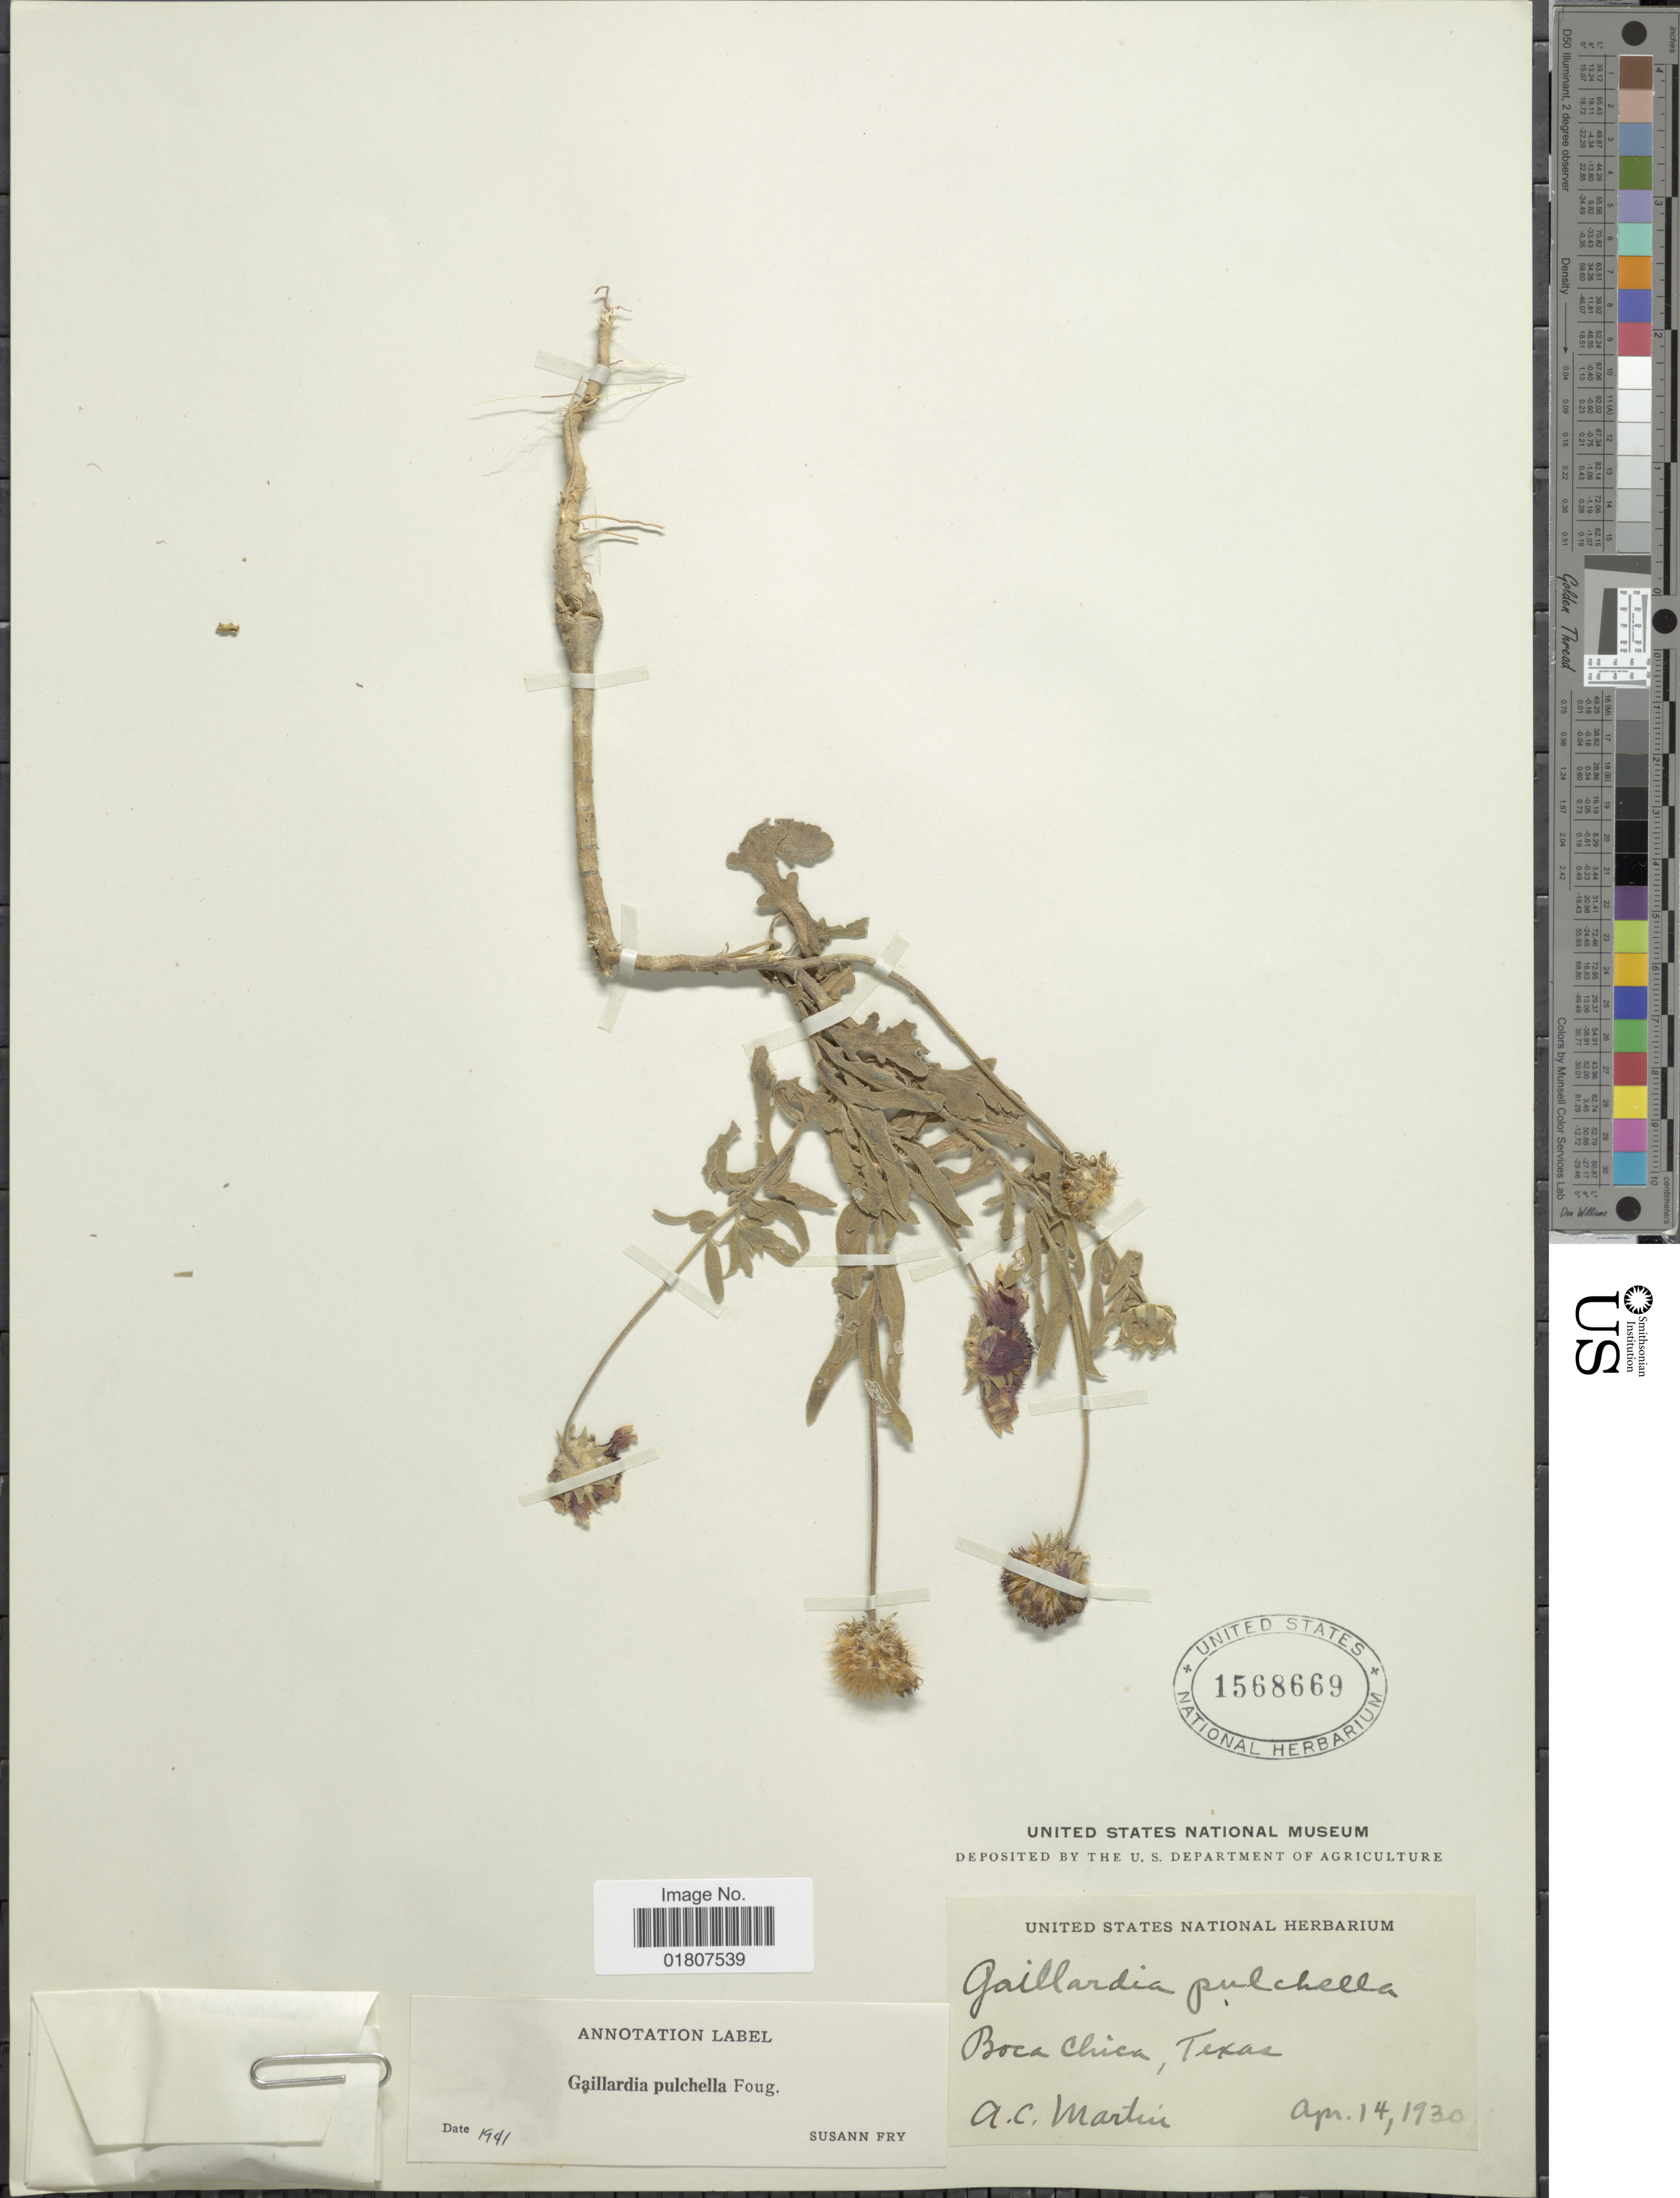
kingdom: Plantae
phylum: Tracheophyta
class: Magnoliopsida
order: Asterales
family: Asteraceae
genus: Gaillardia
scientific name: Gaillardia pulchella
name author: Foug.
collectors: A. C. Martin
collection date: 1930-04-14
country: United States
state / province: Texas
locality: Boca Chica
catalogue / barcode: US 1568669